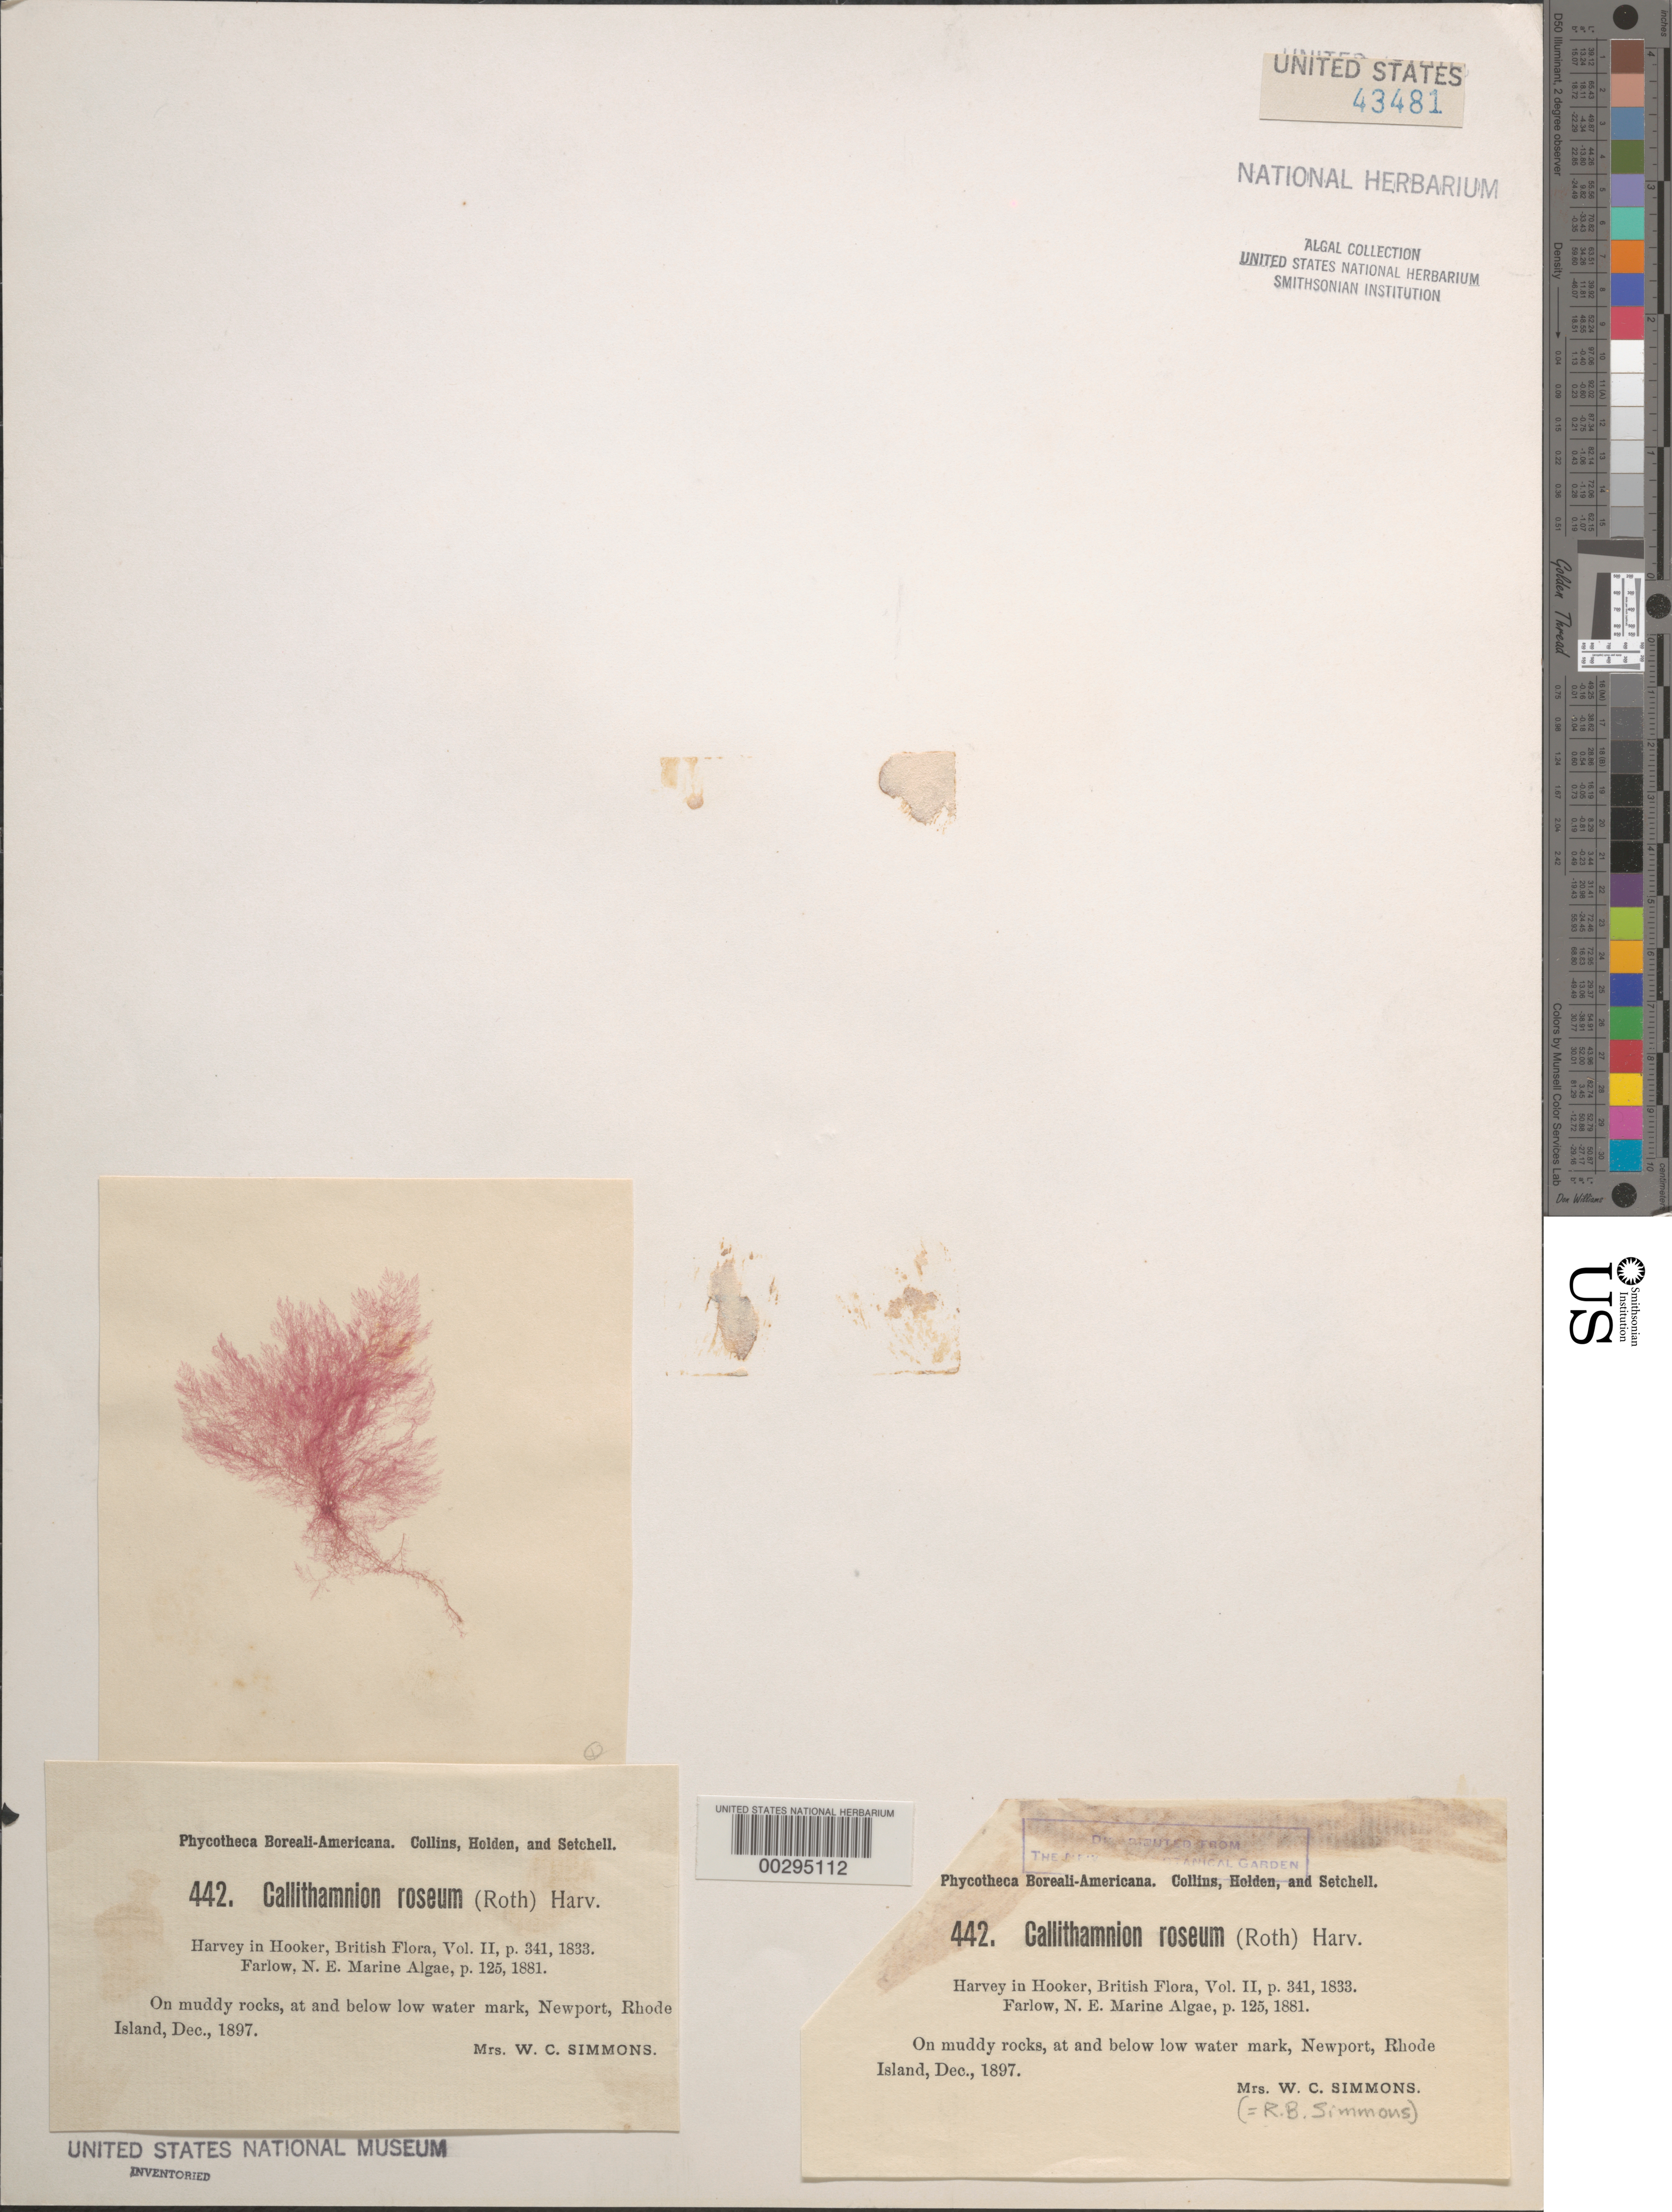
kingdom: Plantae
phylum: Rhodophyta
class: Florideophyceae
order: Ceramiales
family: Callithamniaceae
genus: Gaillona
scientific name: Gaillona rosea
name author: (Roth) A. Athanasiadis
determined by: Algae name updating Project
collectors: R. B. Simmons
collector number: PB-A 442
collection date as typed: Dec 1897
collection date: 1897-12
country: United States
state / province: Rhode Island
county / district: Newport County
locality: Newport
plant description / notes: Collins, Holden & Setchell, Phycotheca Boreali-Americana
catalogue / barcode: US 43481